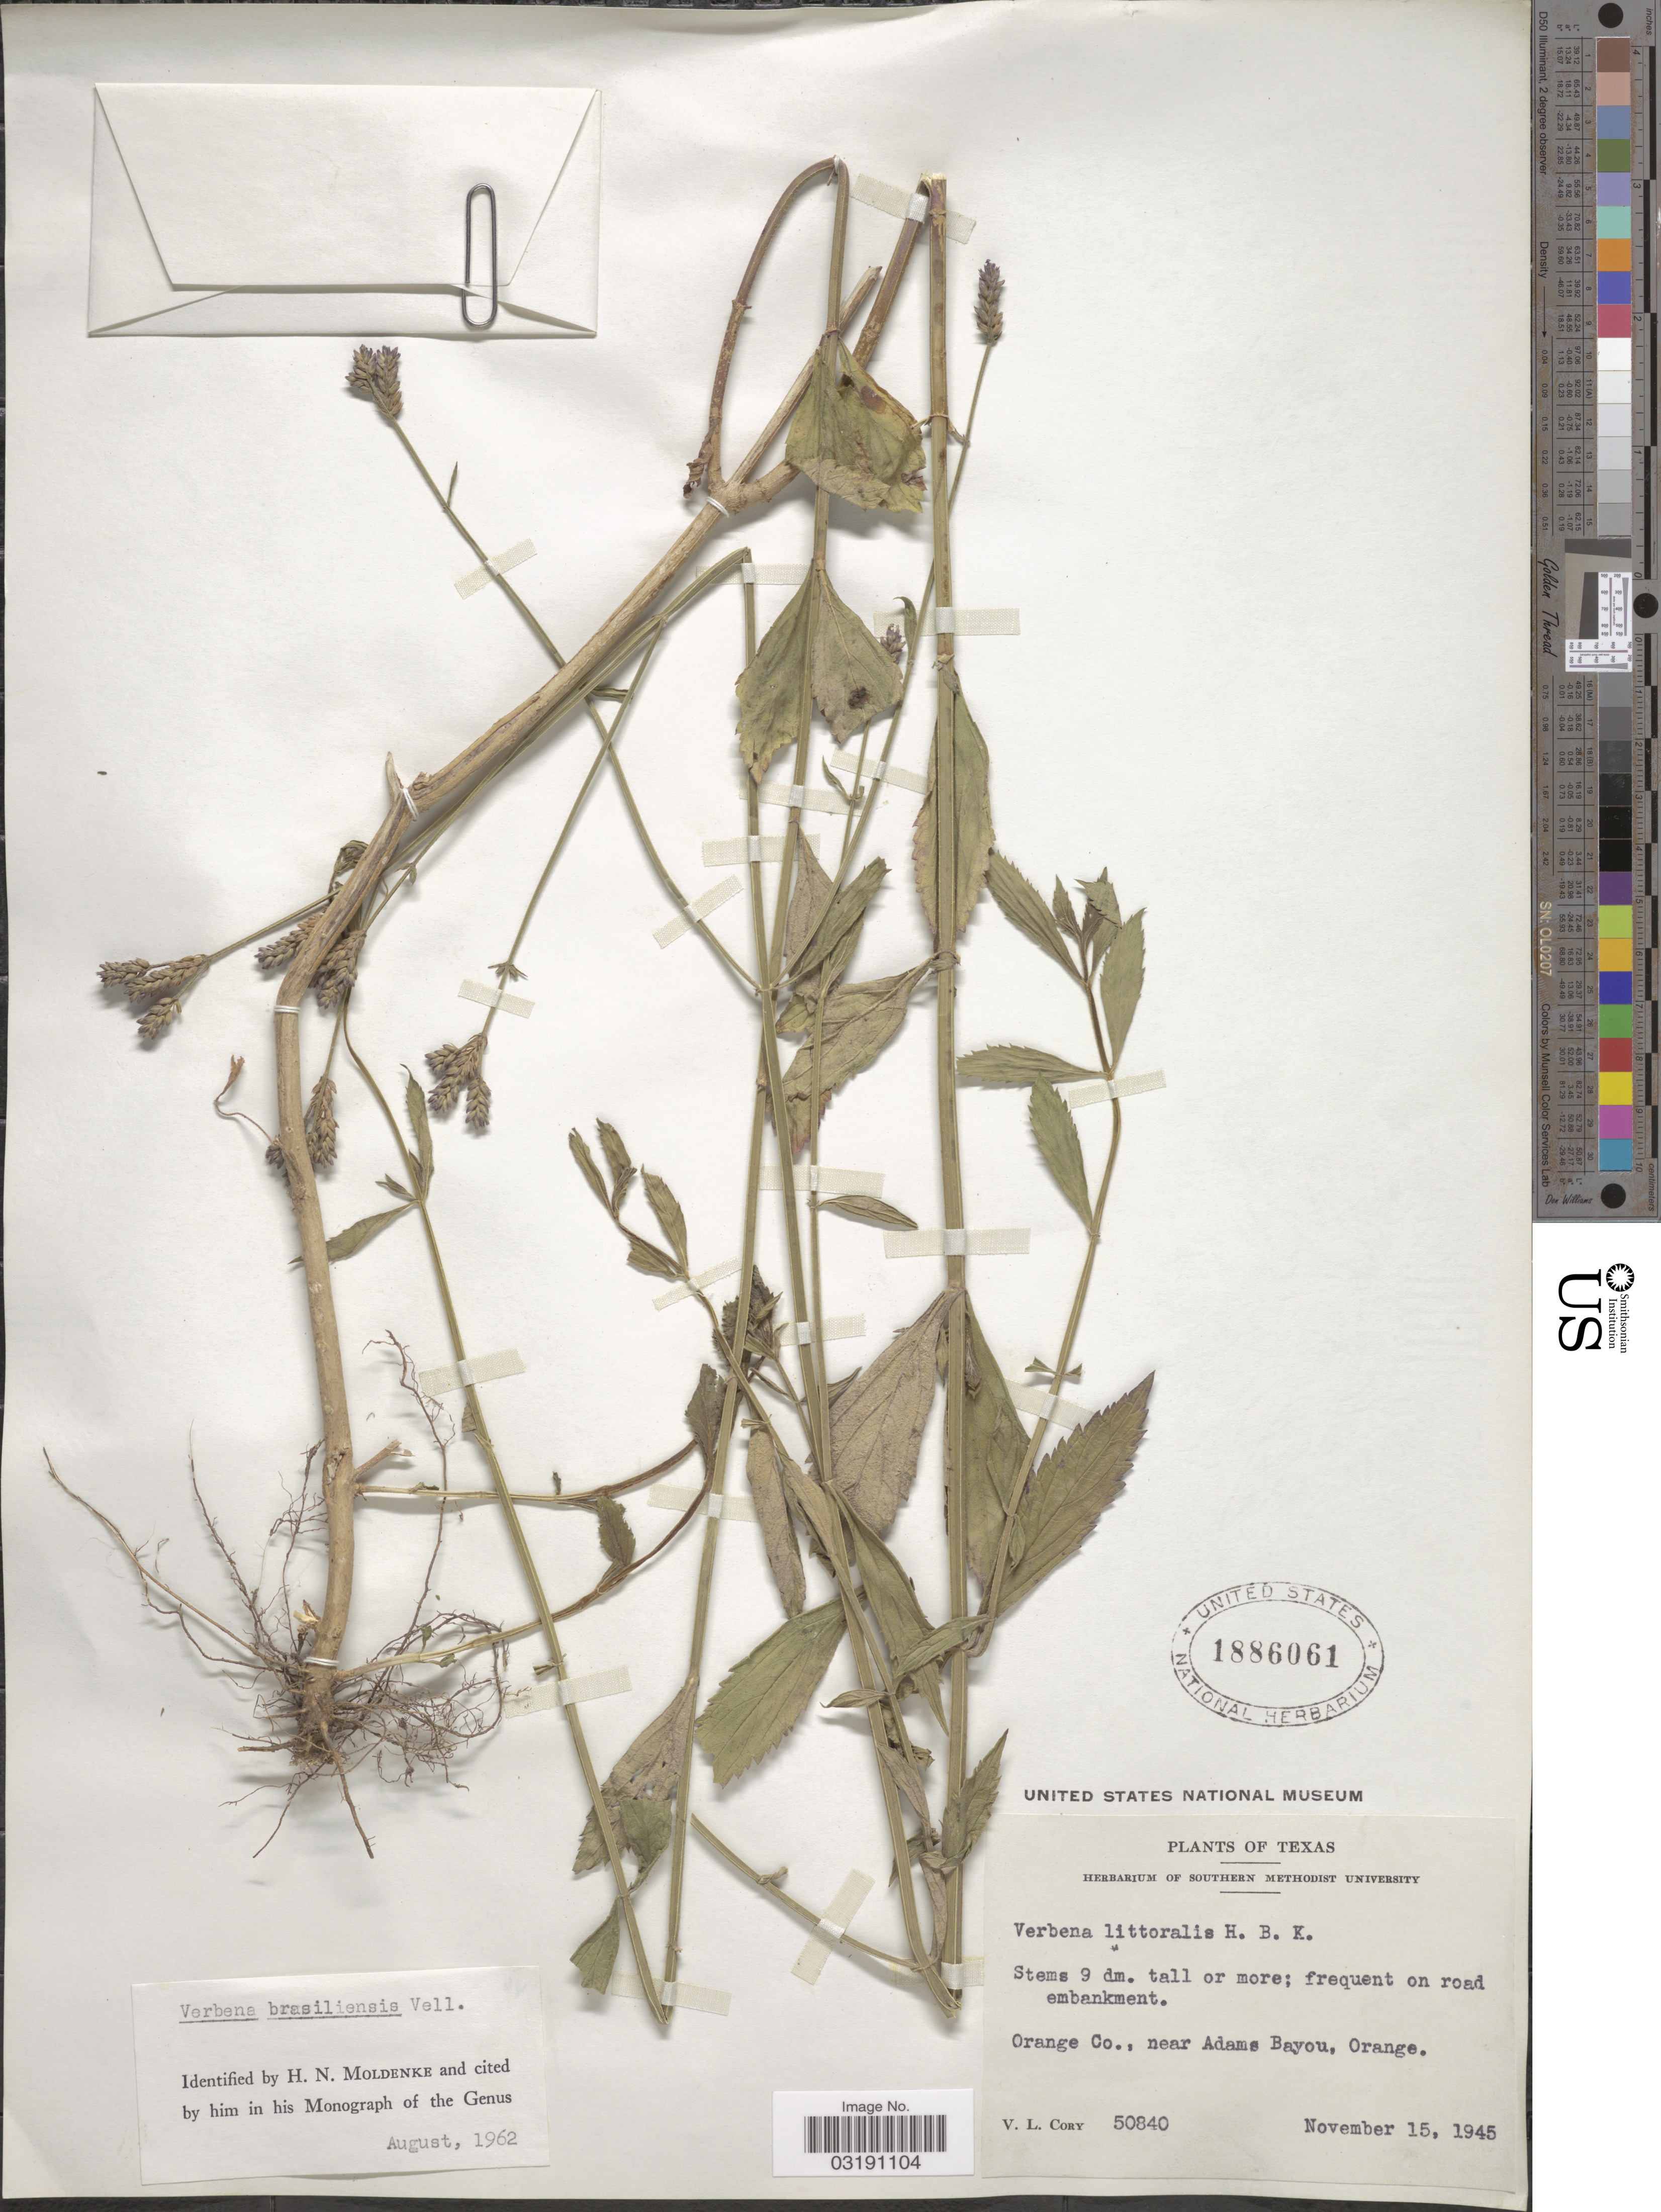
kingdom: Plantae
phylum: Tracheophyta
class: Magnoliopsida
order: Lamiales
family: Verbenaceae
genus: Verbena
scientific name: Verbena brasiliensis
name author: Vell.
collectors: V. Cory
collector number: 50840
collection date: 1945-11-15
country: United States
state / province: Texas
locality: On road embankment. Orange Co., near Admas Bayou, Orange.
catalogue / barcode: US 1886061